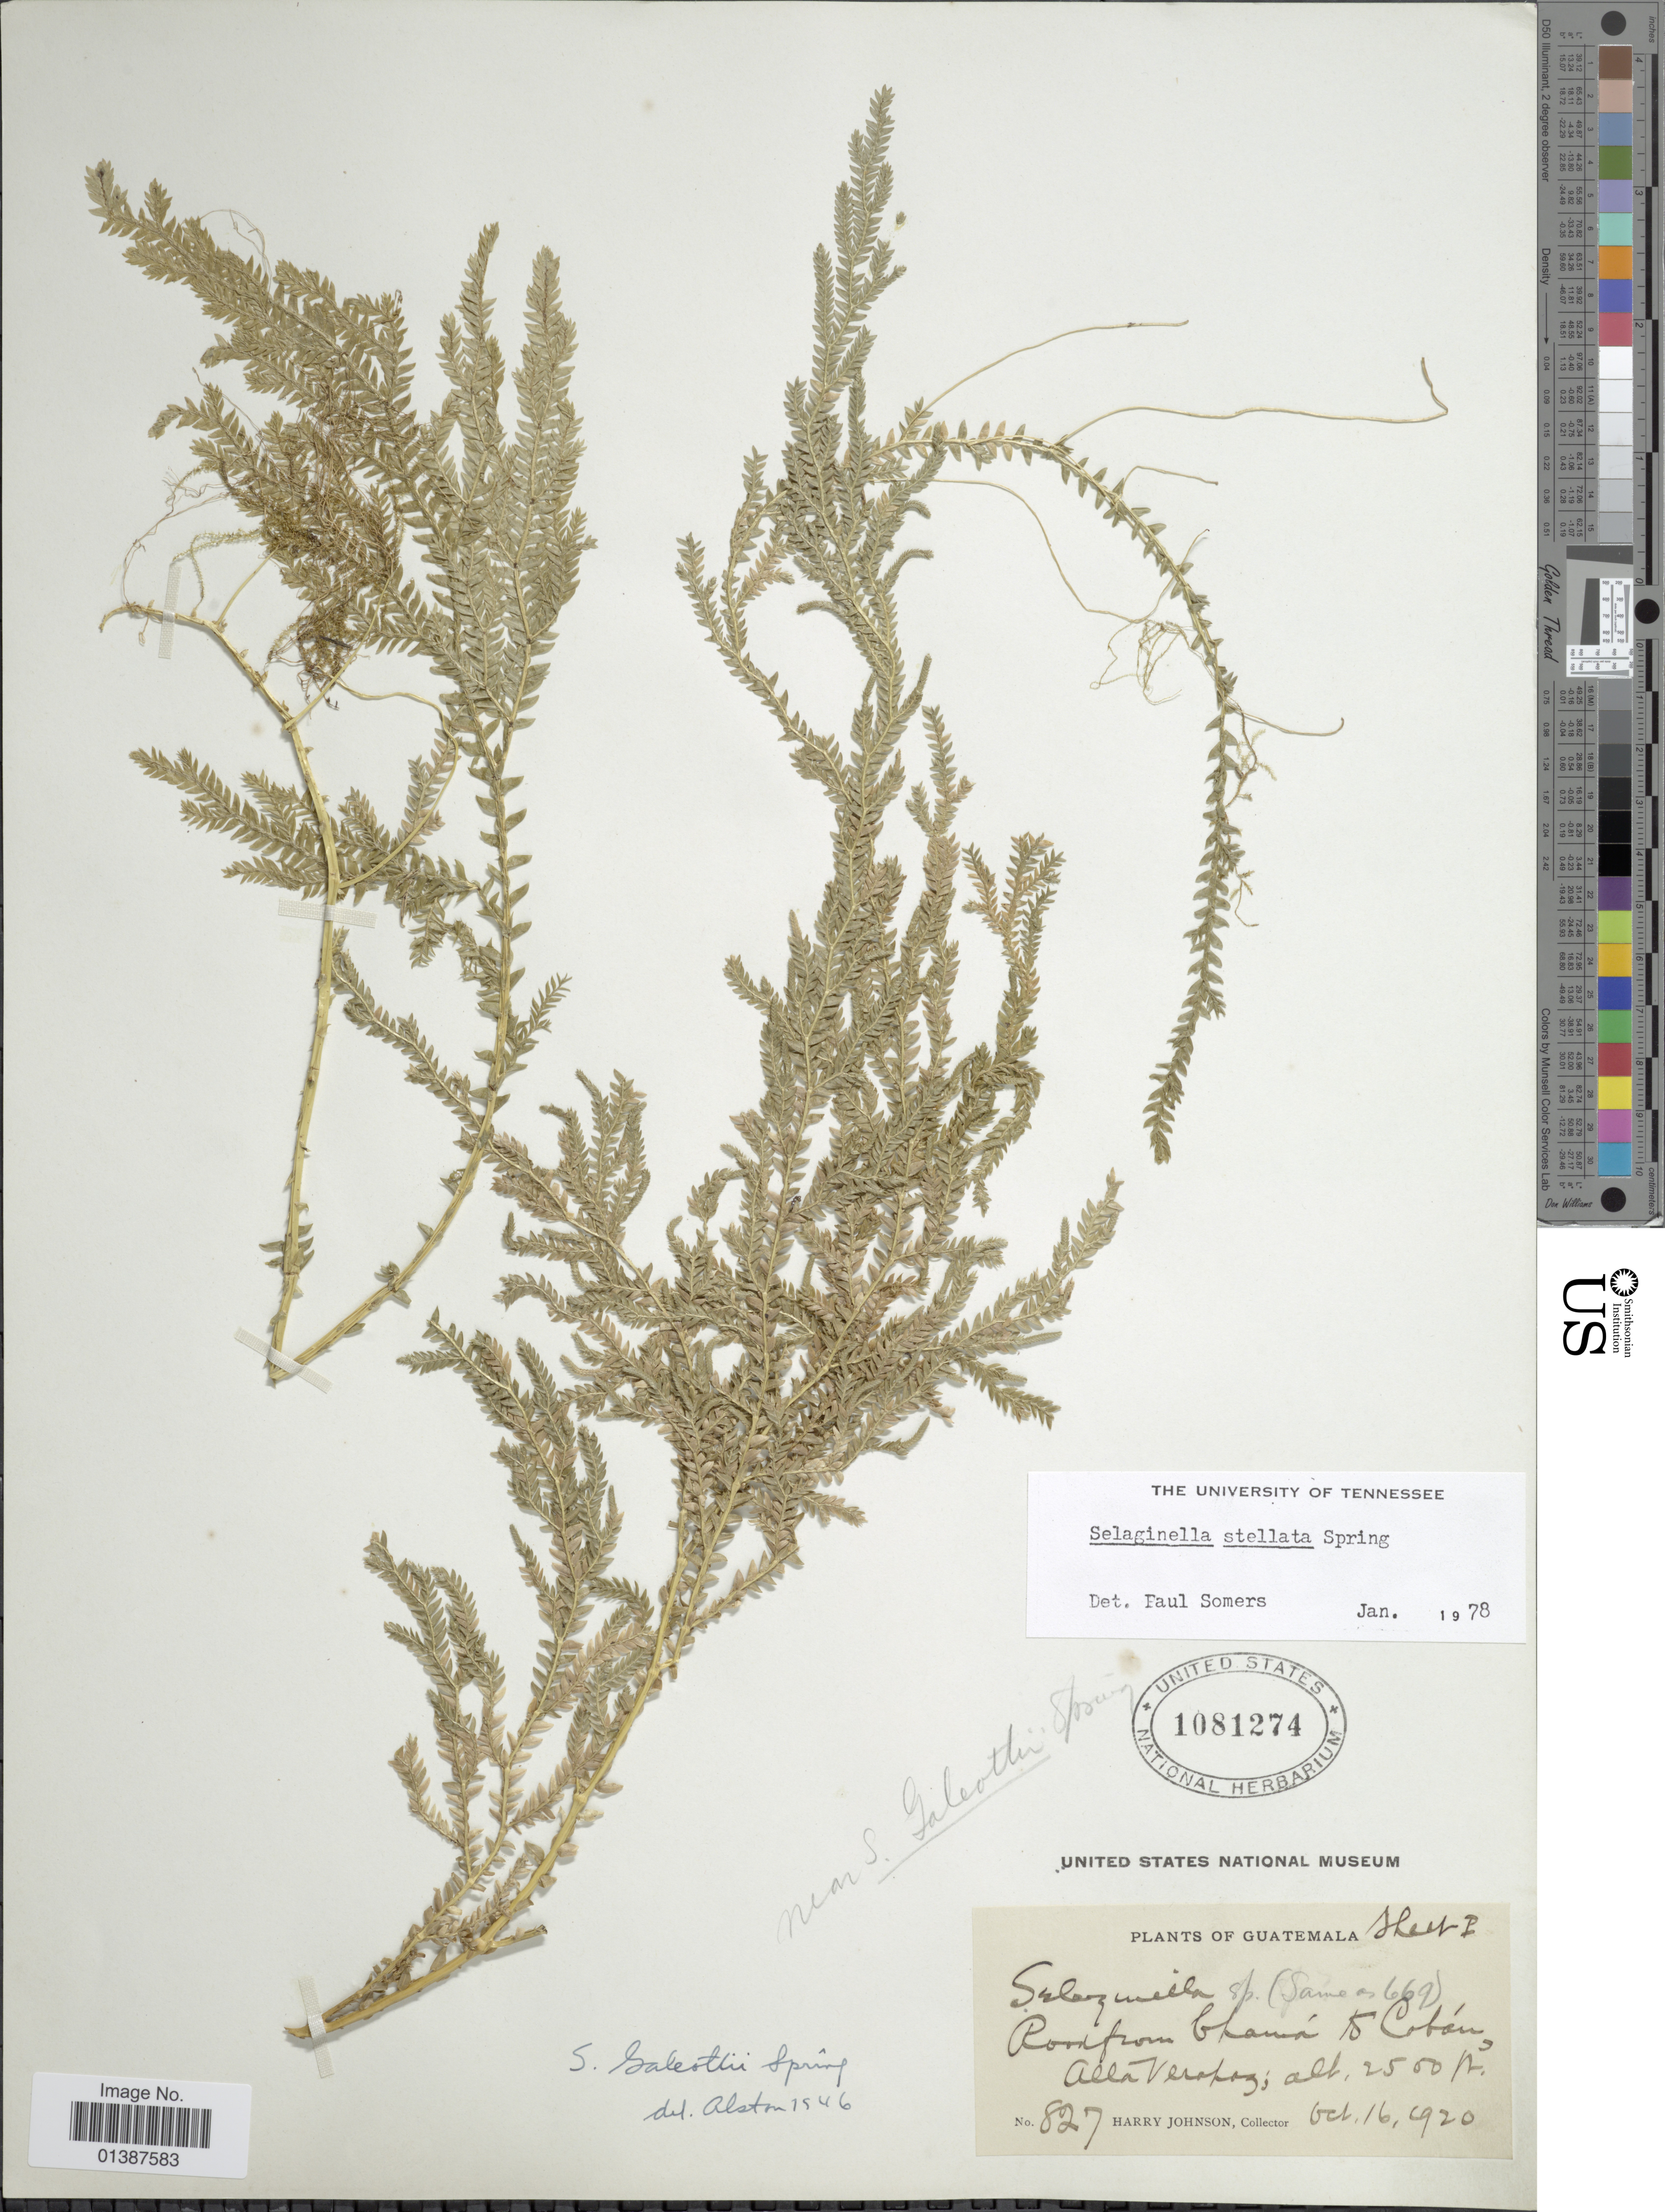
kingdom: Plantae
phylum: Tracheophyta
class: Lycopodiopsida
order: Selaginellales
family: Selaginellaceae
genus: Selaginella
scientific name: Selaginella galeottii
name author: Spring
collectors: H. Johnson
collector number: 827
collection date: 1920-10-16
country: Guatemala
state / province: Alta Verapaz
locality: Road from Chamá & Cobán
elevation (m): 762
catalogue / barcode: US 1081274